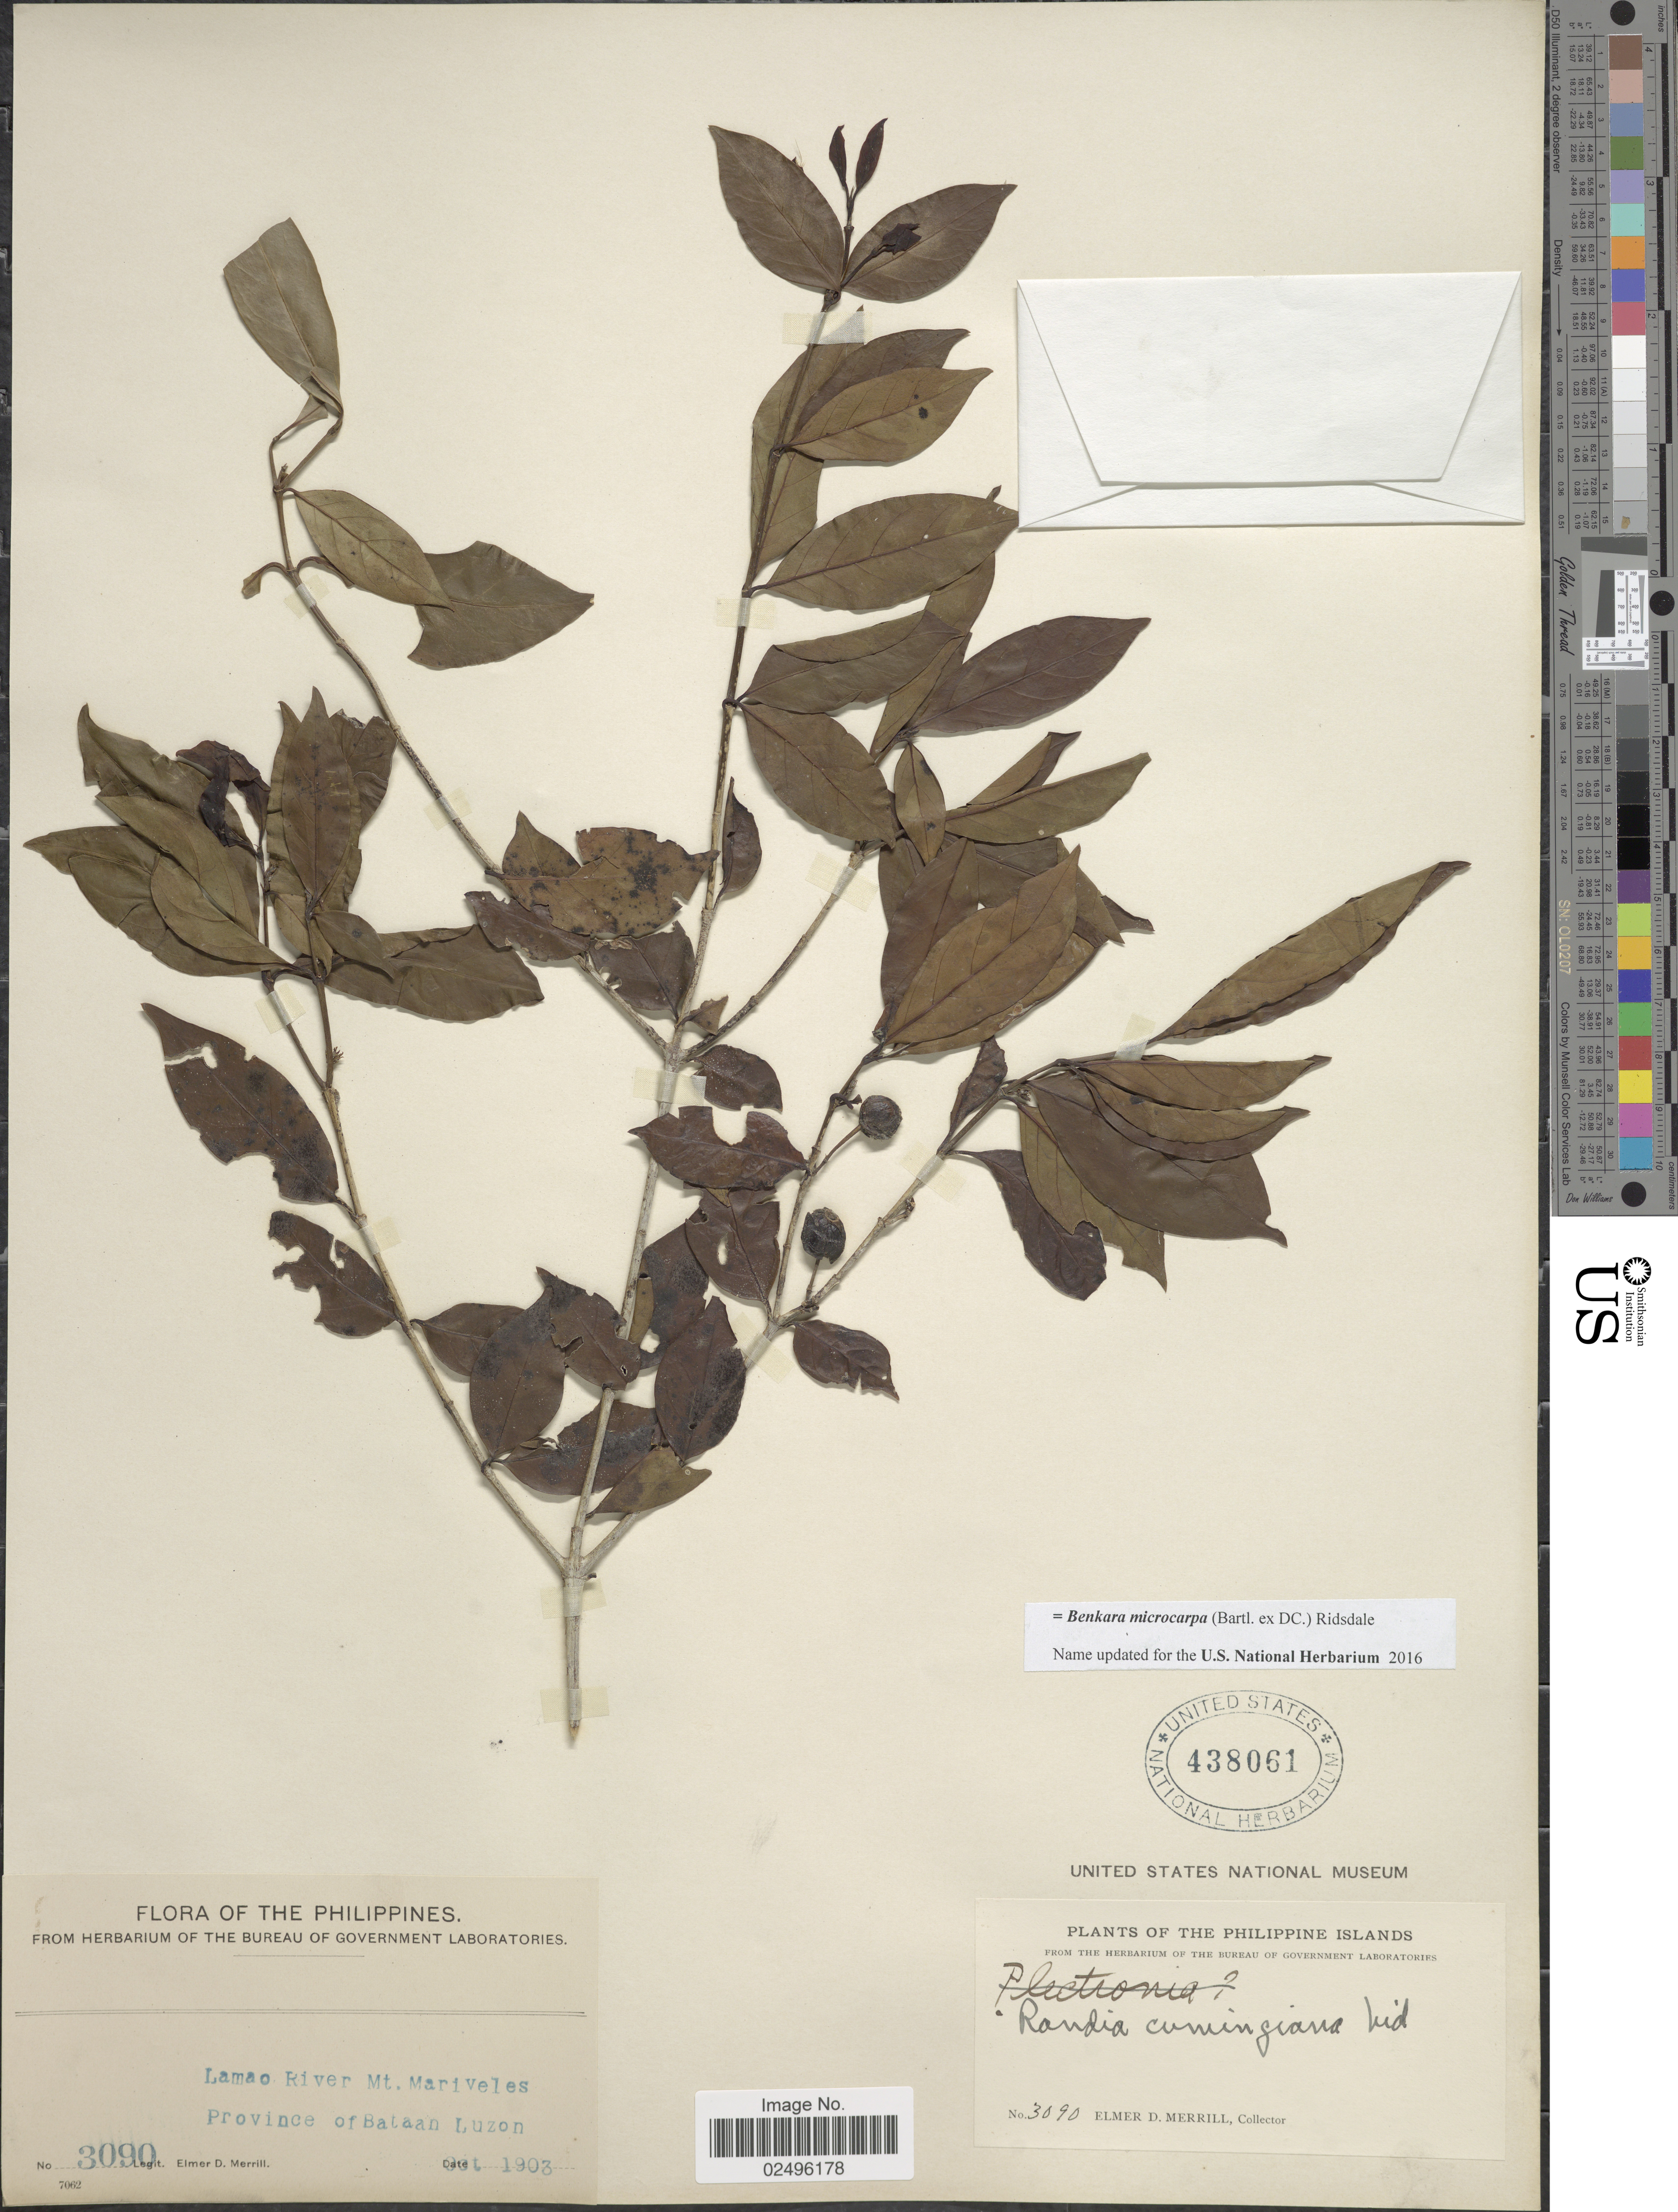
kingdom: Plantae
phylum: Tracheophyta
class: Magnoliopsida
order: Gentianales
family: Rubiaceae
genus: Fagerlindia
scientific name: Fagerlindia microcarpa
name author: (Bartl. ex DC.) Ridsdale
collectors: E. D. Merrill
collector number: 3090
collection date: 1903-10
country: Philippines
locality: Lamao River, Mt. Mariveles, Province of Bataan, Luzon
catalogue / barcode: US 438061